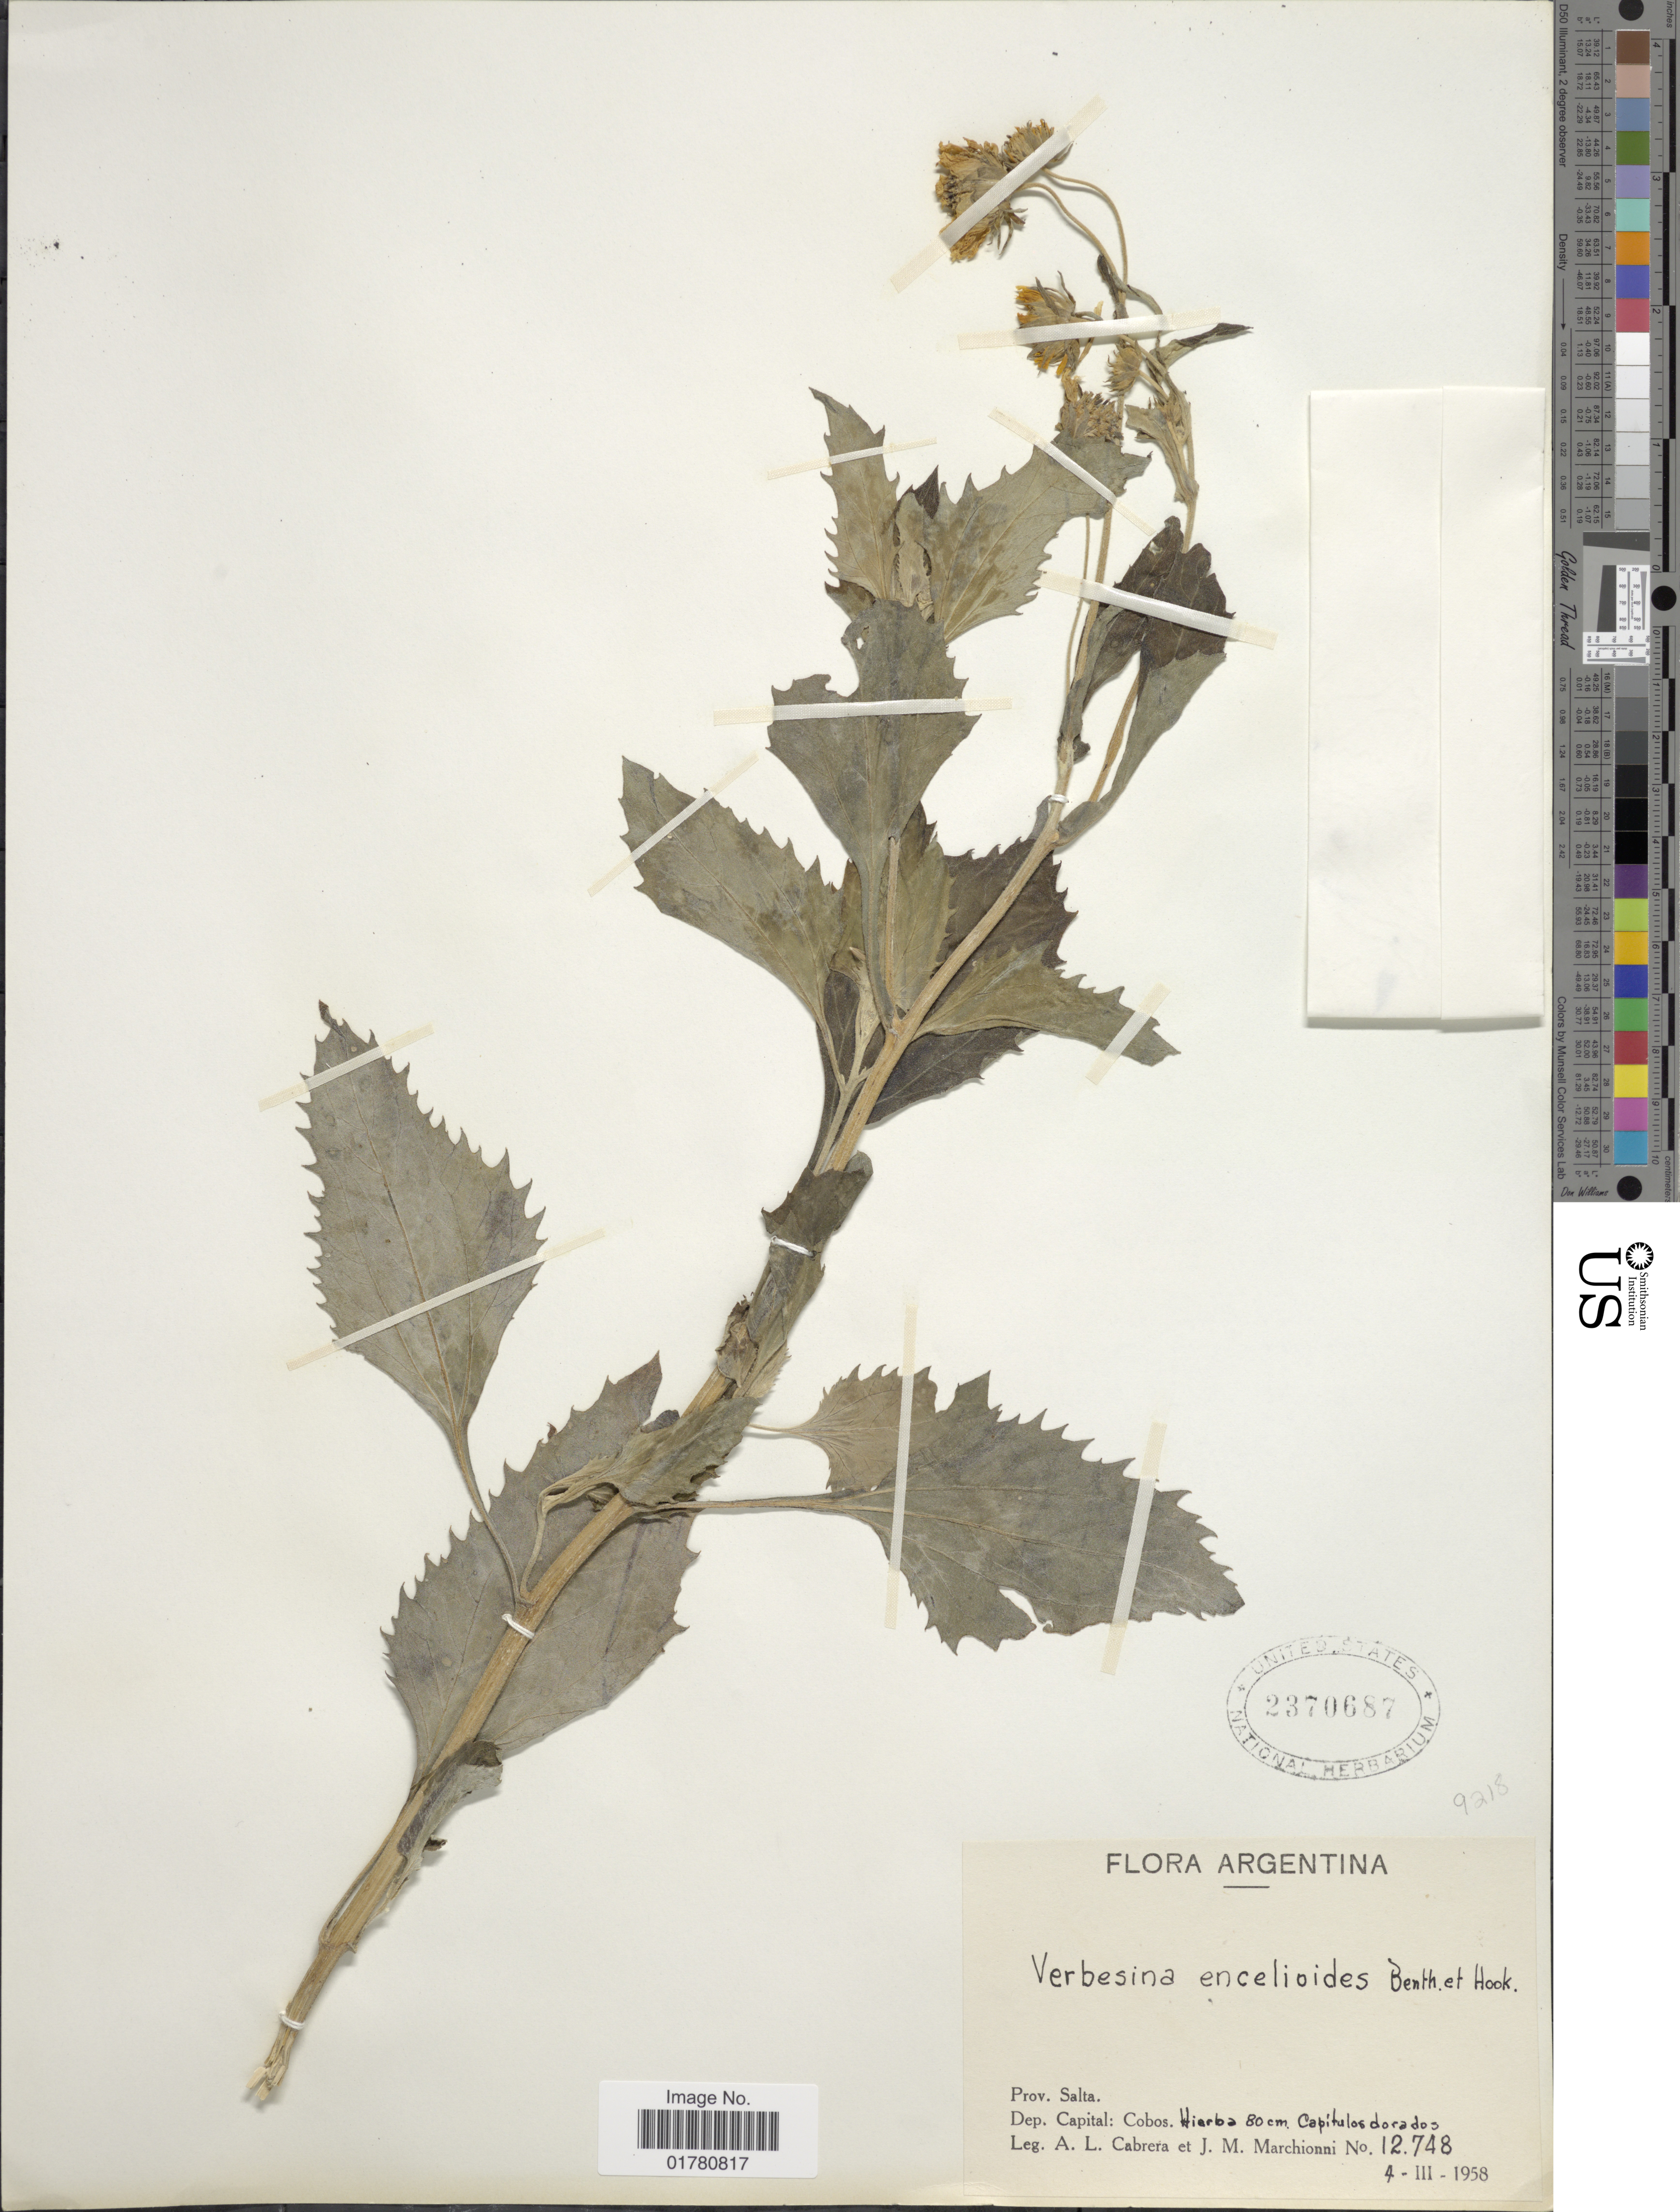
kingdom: Plantae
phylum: Tracheophyta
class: Magnoliopsida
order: Asterales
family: Asteraceae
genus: Verbesina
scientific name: Verbesina encelioides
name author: (Cav.) Benth. & Hook. ex A. Gray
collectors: A. L. Cabrera & J. Marchionni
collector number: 12748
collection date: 1958-03-04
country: Argentina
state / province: Salta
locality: Dep. Capital: Cobos. Hierba, Capitulos dorados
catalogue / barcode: US 2370687